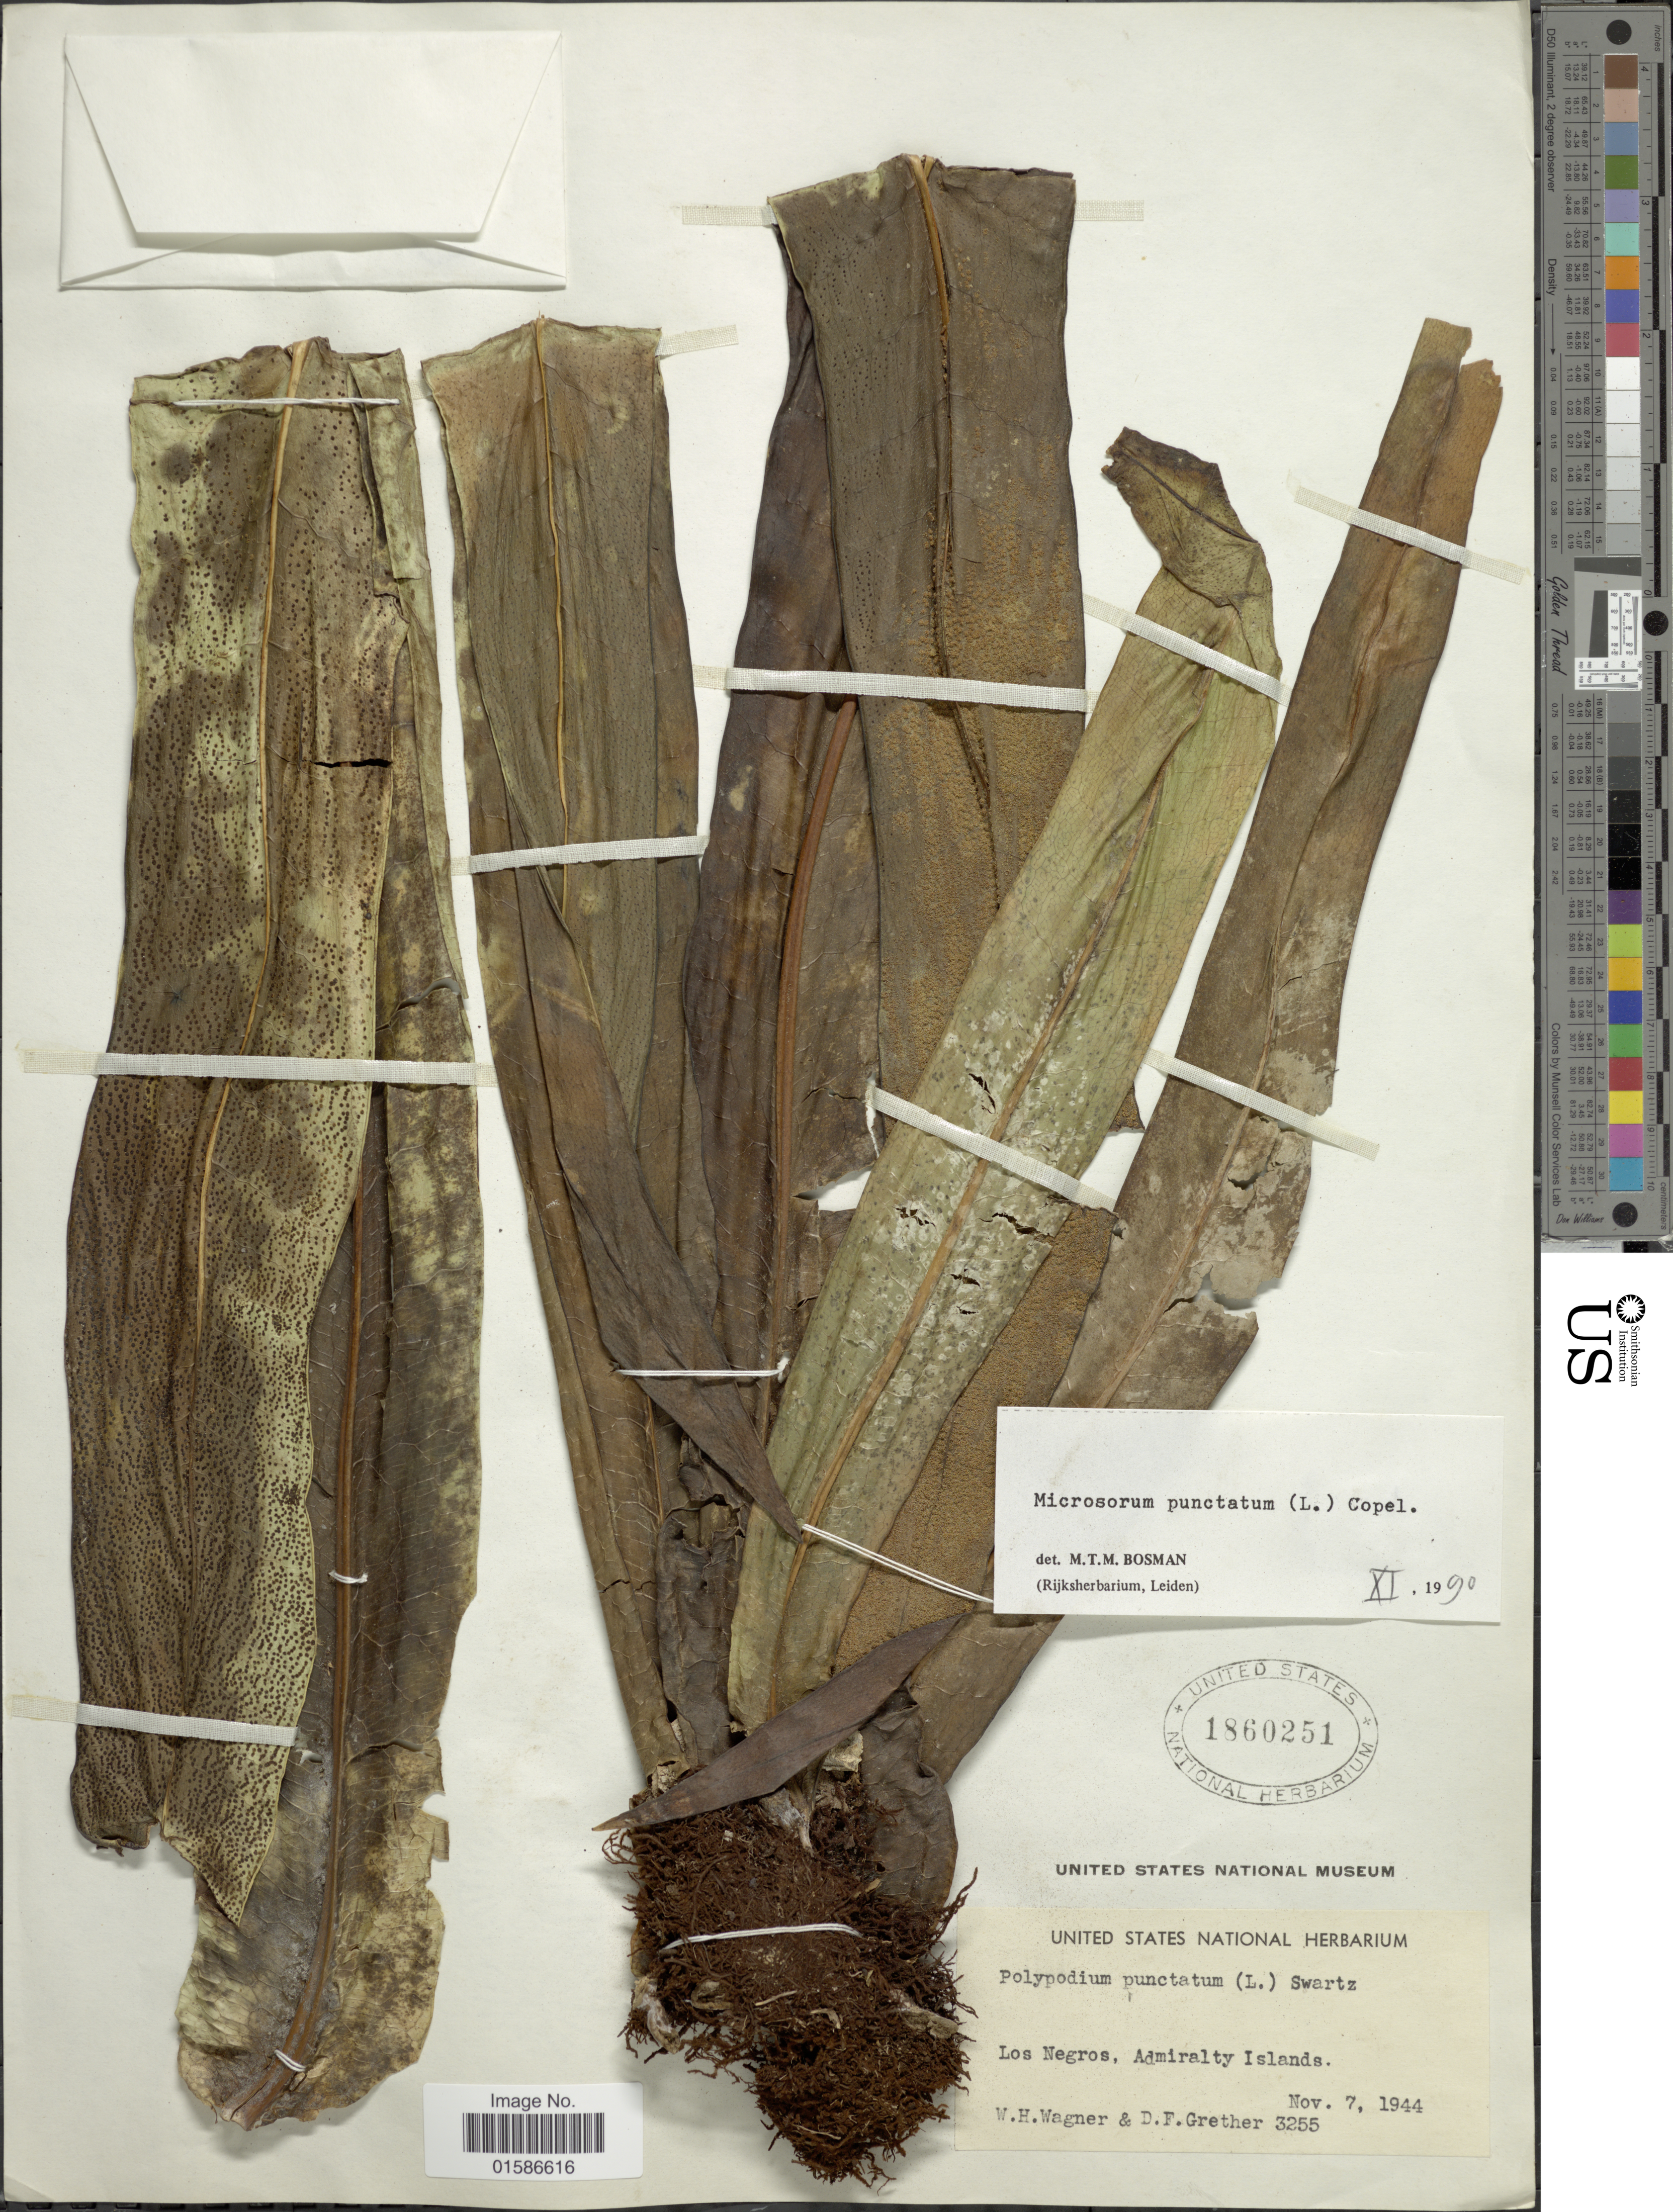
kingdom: Plantae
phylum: Tracheophyta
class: Polypodiopsida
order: Polypodiales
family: Polypodiaceae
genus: Microsorum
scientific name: Microsorum punctatum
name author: (L.) Copel.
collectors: W. H. Wagner & D. F. Grether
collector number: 3255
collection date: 1944-11-07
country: Papua New Guinea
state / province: Manus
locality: Los Negros, Admiralty Islands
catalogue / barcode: US 1860251